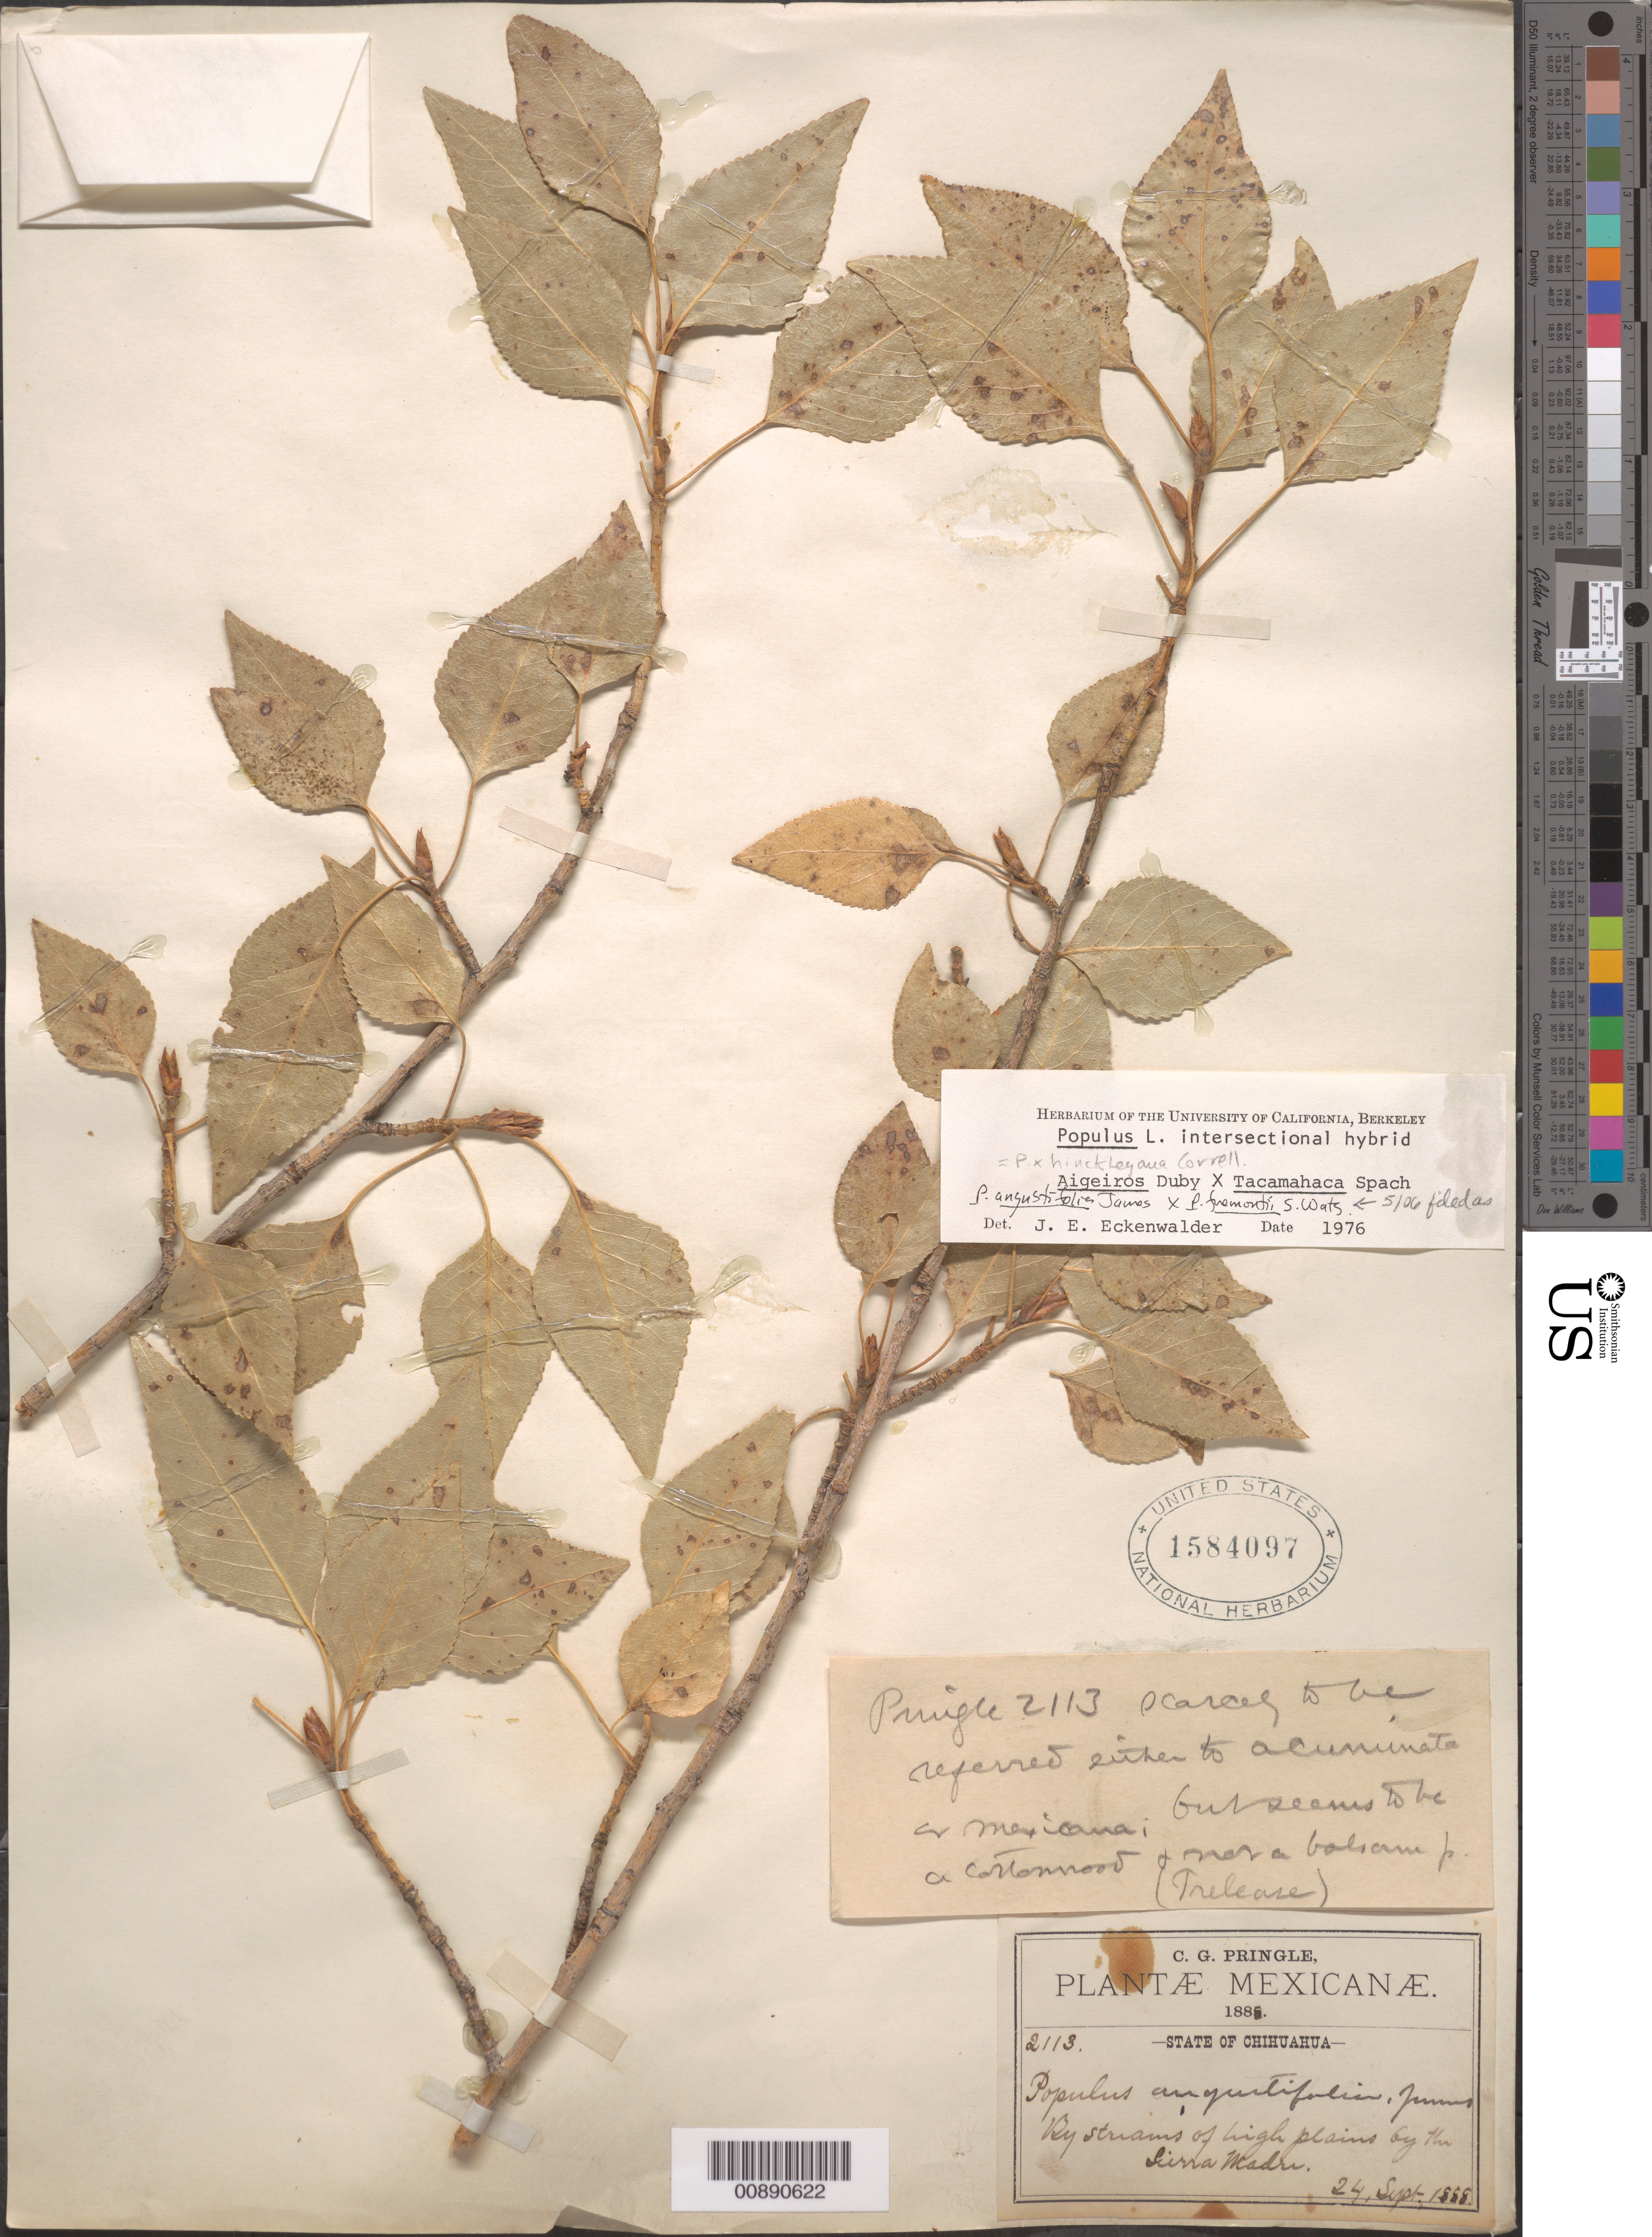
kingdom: Plantae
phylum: Tracheophyta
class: Magnoliopsida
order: Malpighiales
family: Salicaceae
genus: Populus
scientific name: Populus angustifolia x P. fremontii S. Watson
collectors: C. G. Pringle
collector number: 2113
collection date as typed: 24 Sep 1888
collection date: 1888-09-24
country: Mexico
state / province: Chihuahua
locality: Sierra Madre, Chihuahua.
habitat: By streams of high plains by the Sierra.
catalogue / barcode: US 1584097